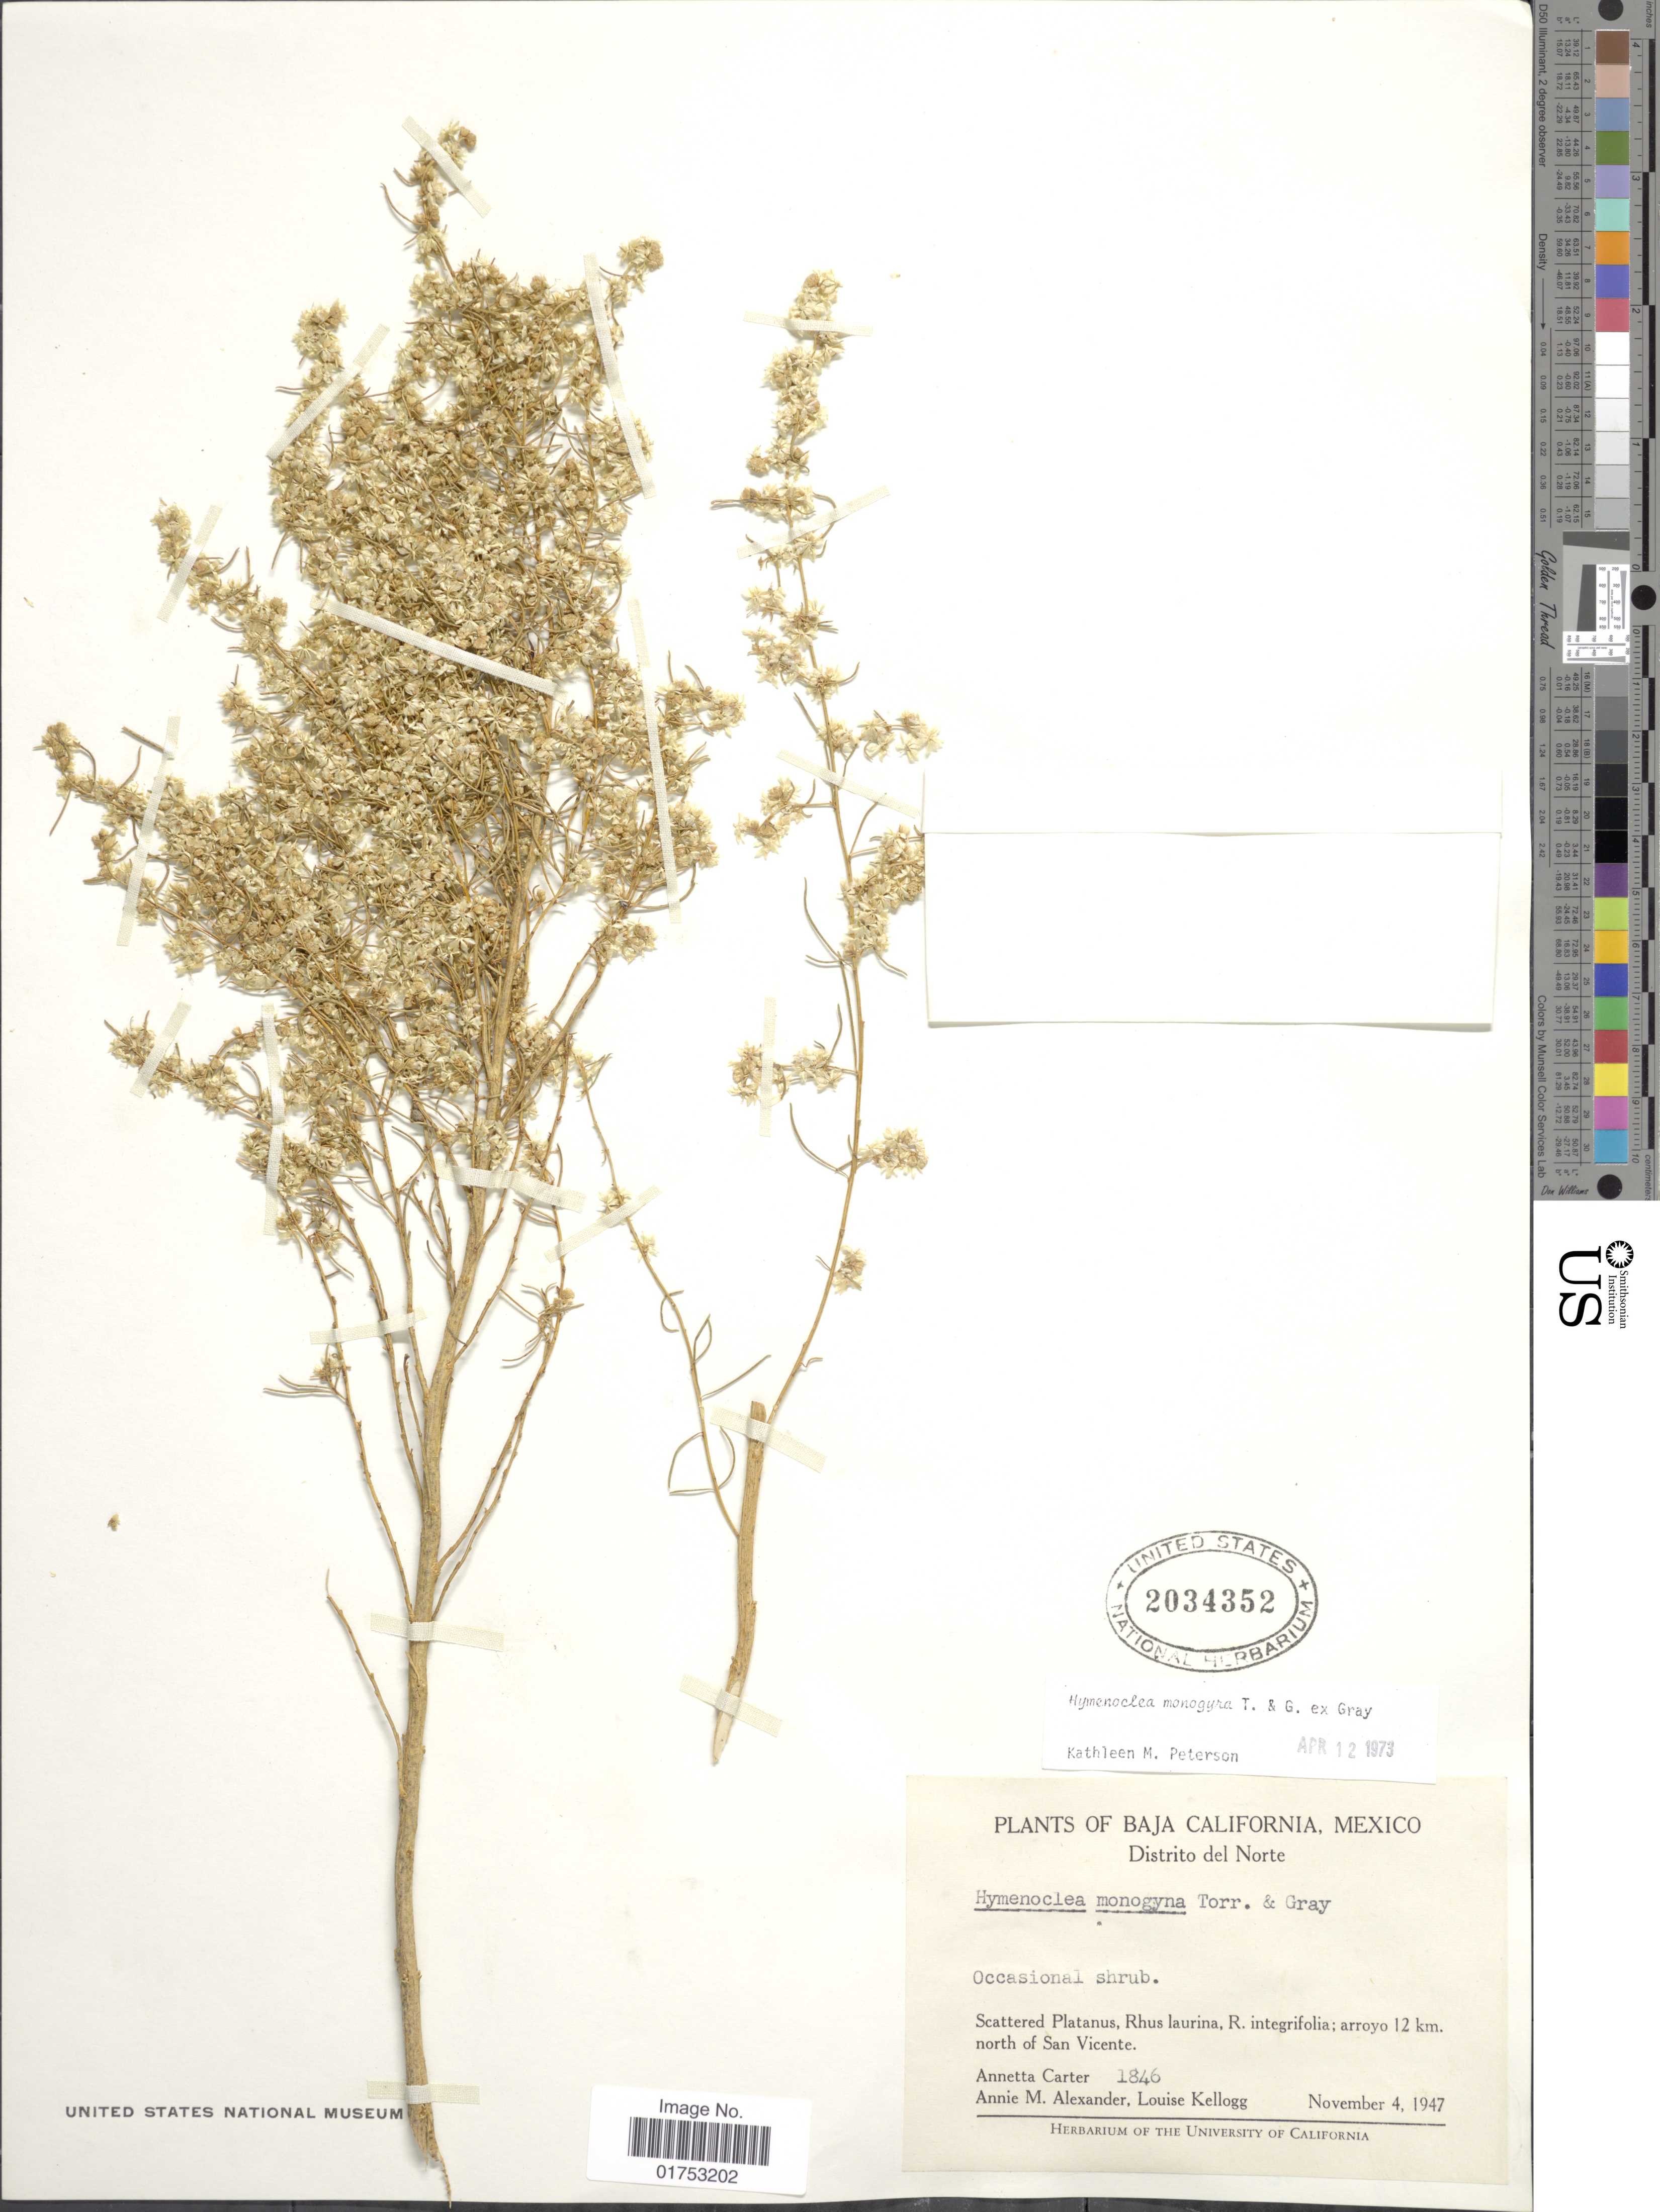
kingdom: Plantae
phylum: Tracheophyta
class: Magnoliopsida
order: Asterales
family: Asteraceae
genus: Hymenoclea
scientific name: Hymenoclea monogyra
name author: Torr. & A. Gray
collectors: A. M. Carter, A. M. Alexander & L. Kellogg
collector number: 1846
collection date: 1947-11-04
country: Mexico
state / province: Baja California Norte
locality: Distrito del Norte, arroyo 12 km north of San Vicente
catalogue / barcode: US 2034352